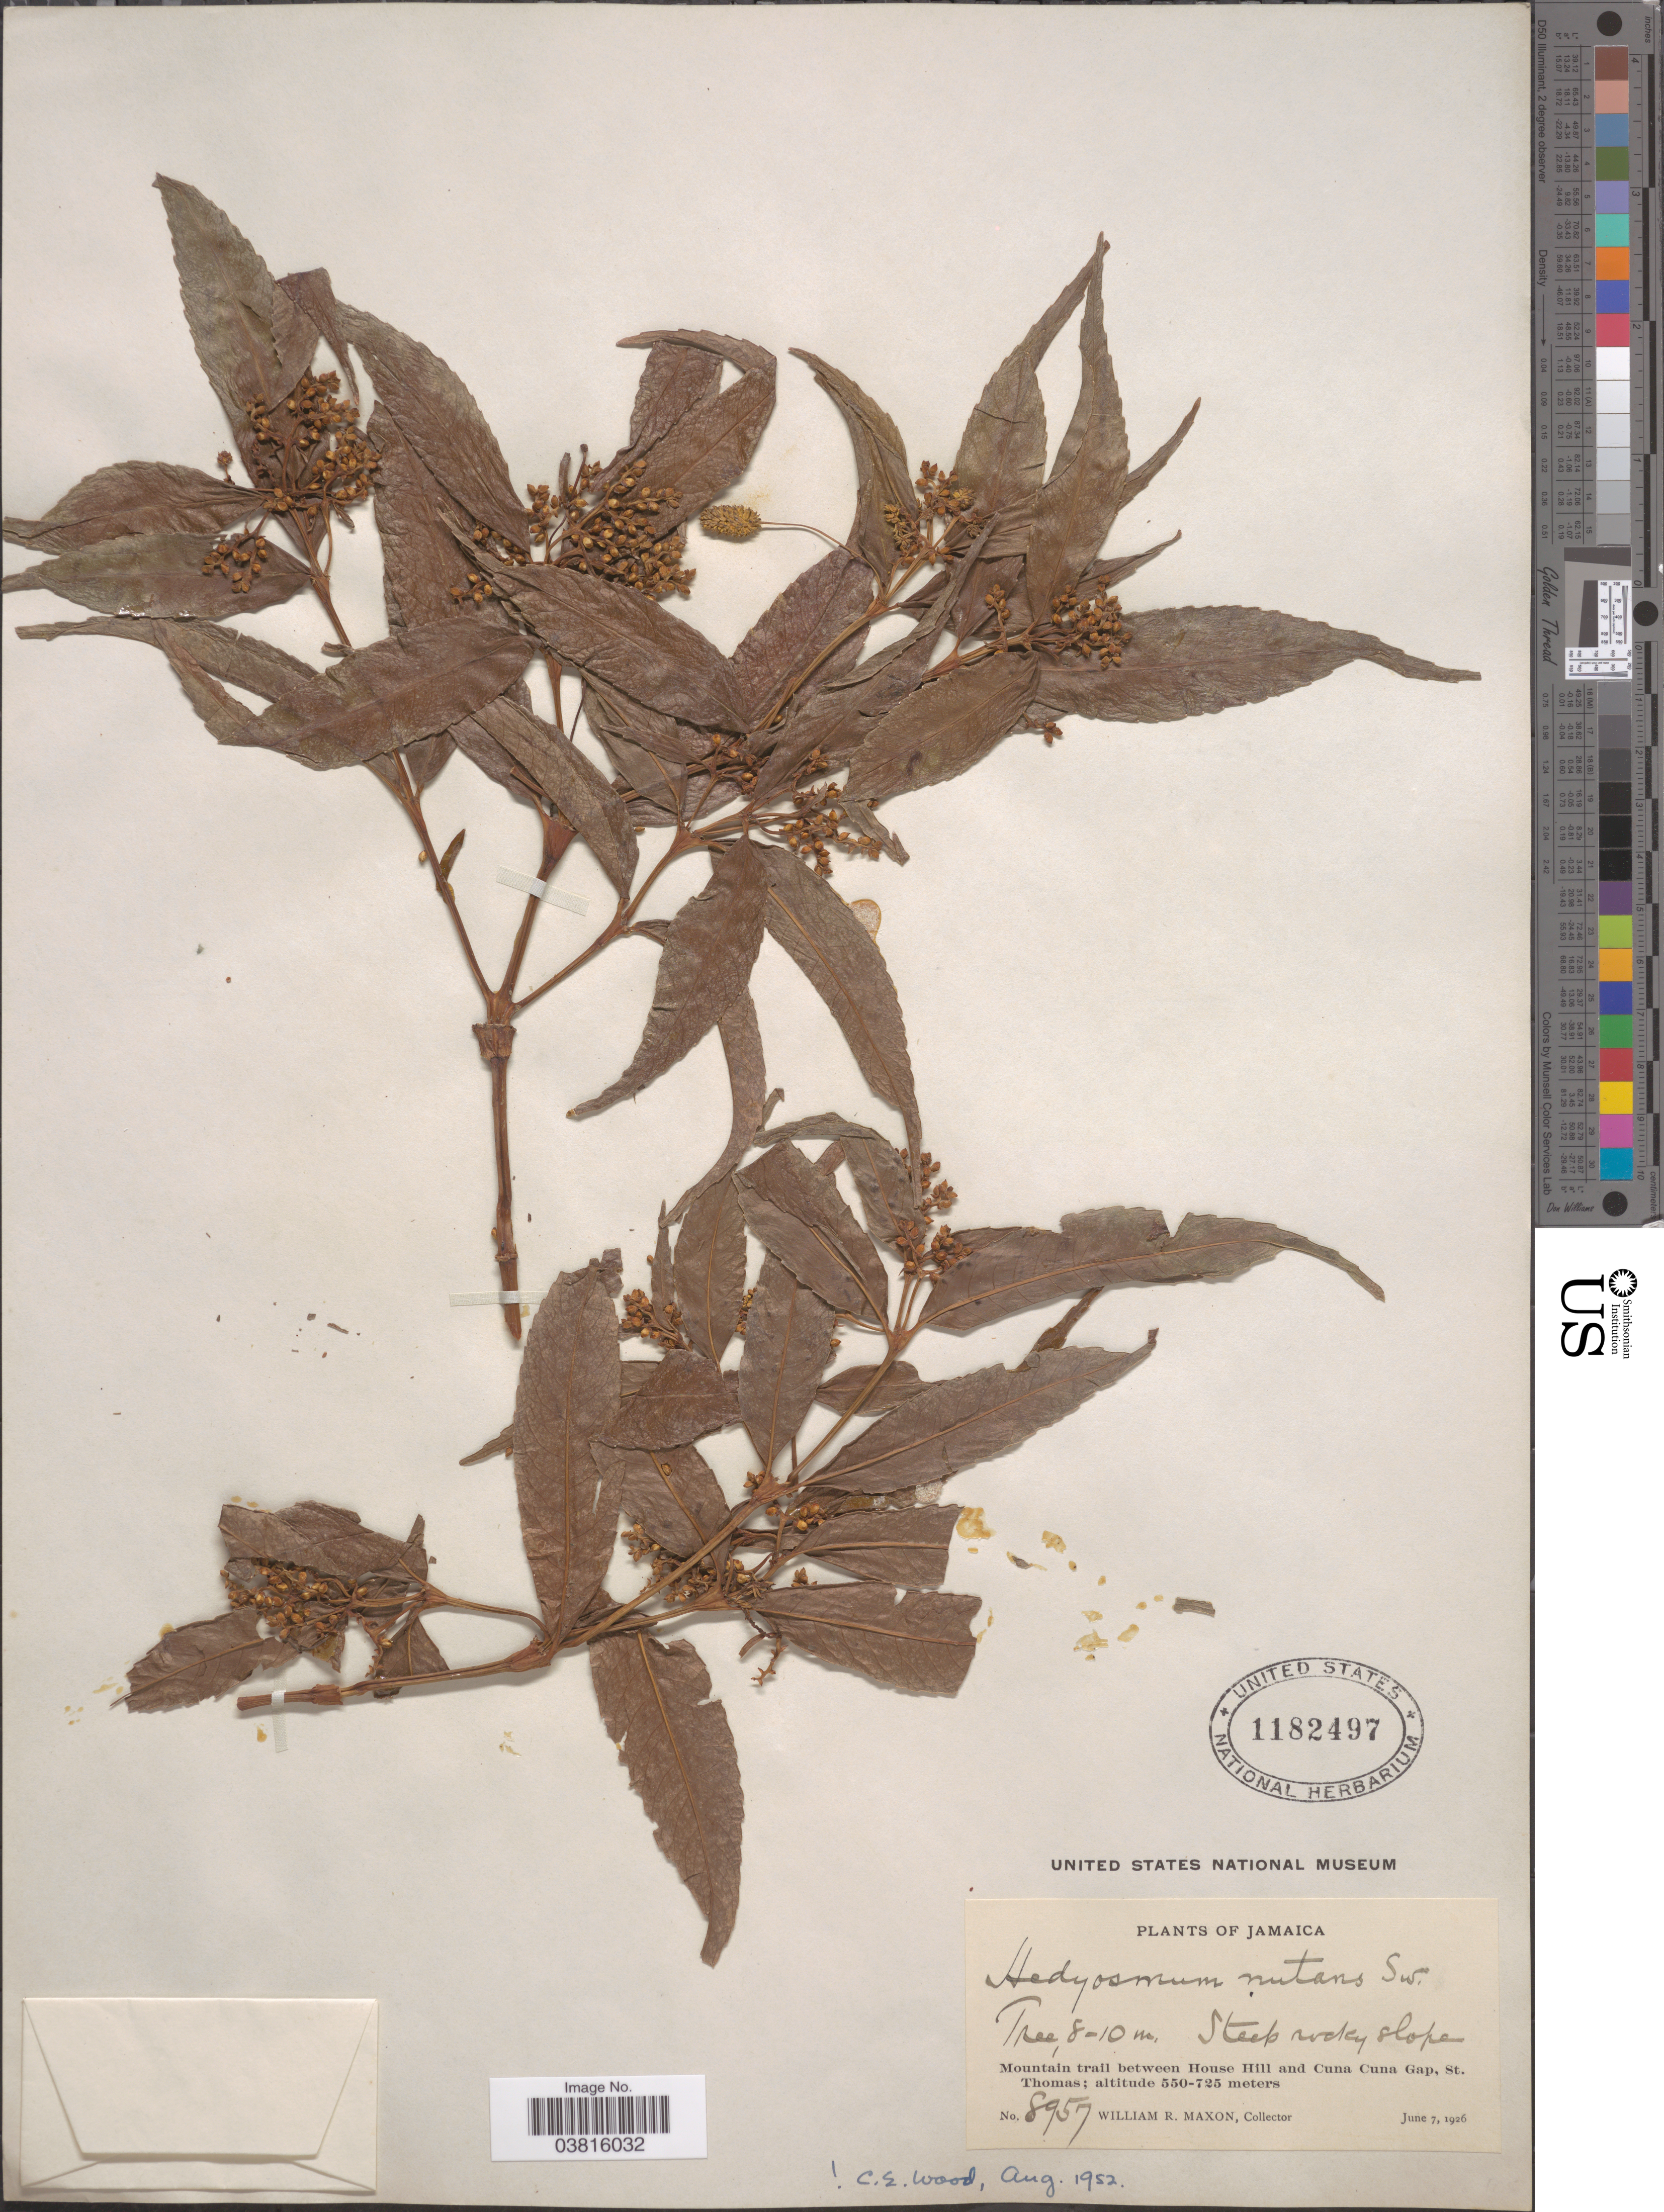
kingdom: Plantae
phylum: Tracheophyta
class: Magnoliopsida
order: Chloranthales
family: Chloranthaceae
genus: Hedyosmum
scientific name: Hedyosmum nutans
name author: Sw.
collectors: W. R. Maxon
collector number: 8957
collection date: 1926-06-07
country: Jamaica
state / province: Saint Thomas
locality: Mountain trail between House Hill and Cuna Cuna Gap.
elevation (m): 550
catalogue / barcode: US 1182497